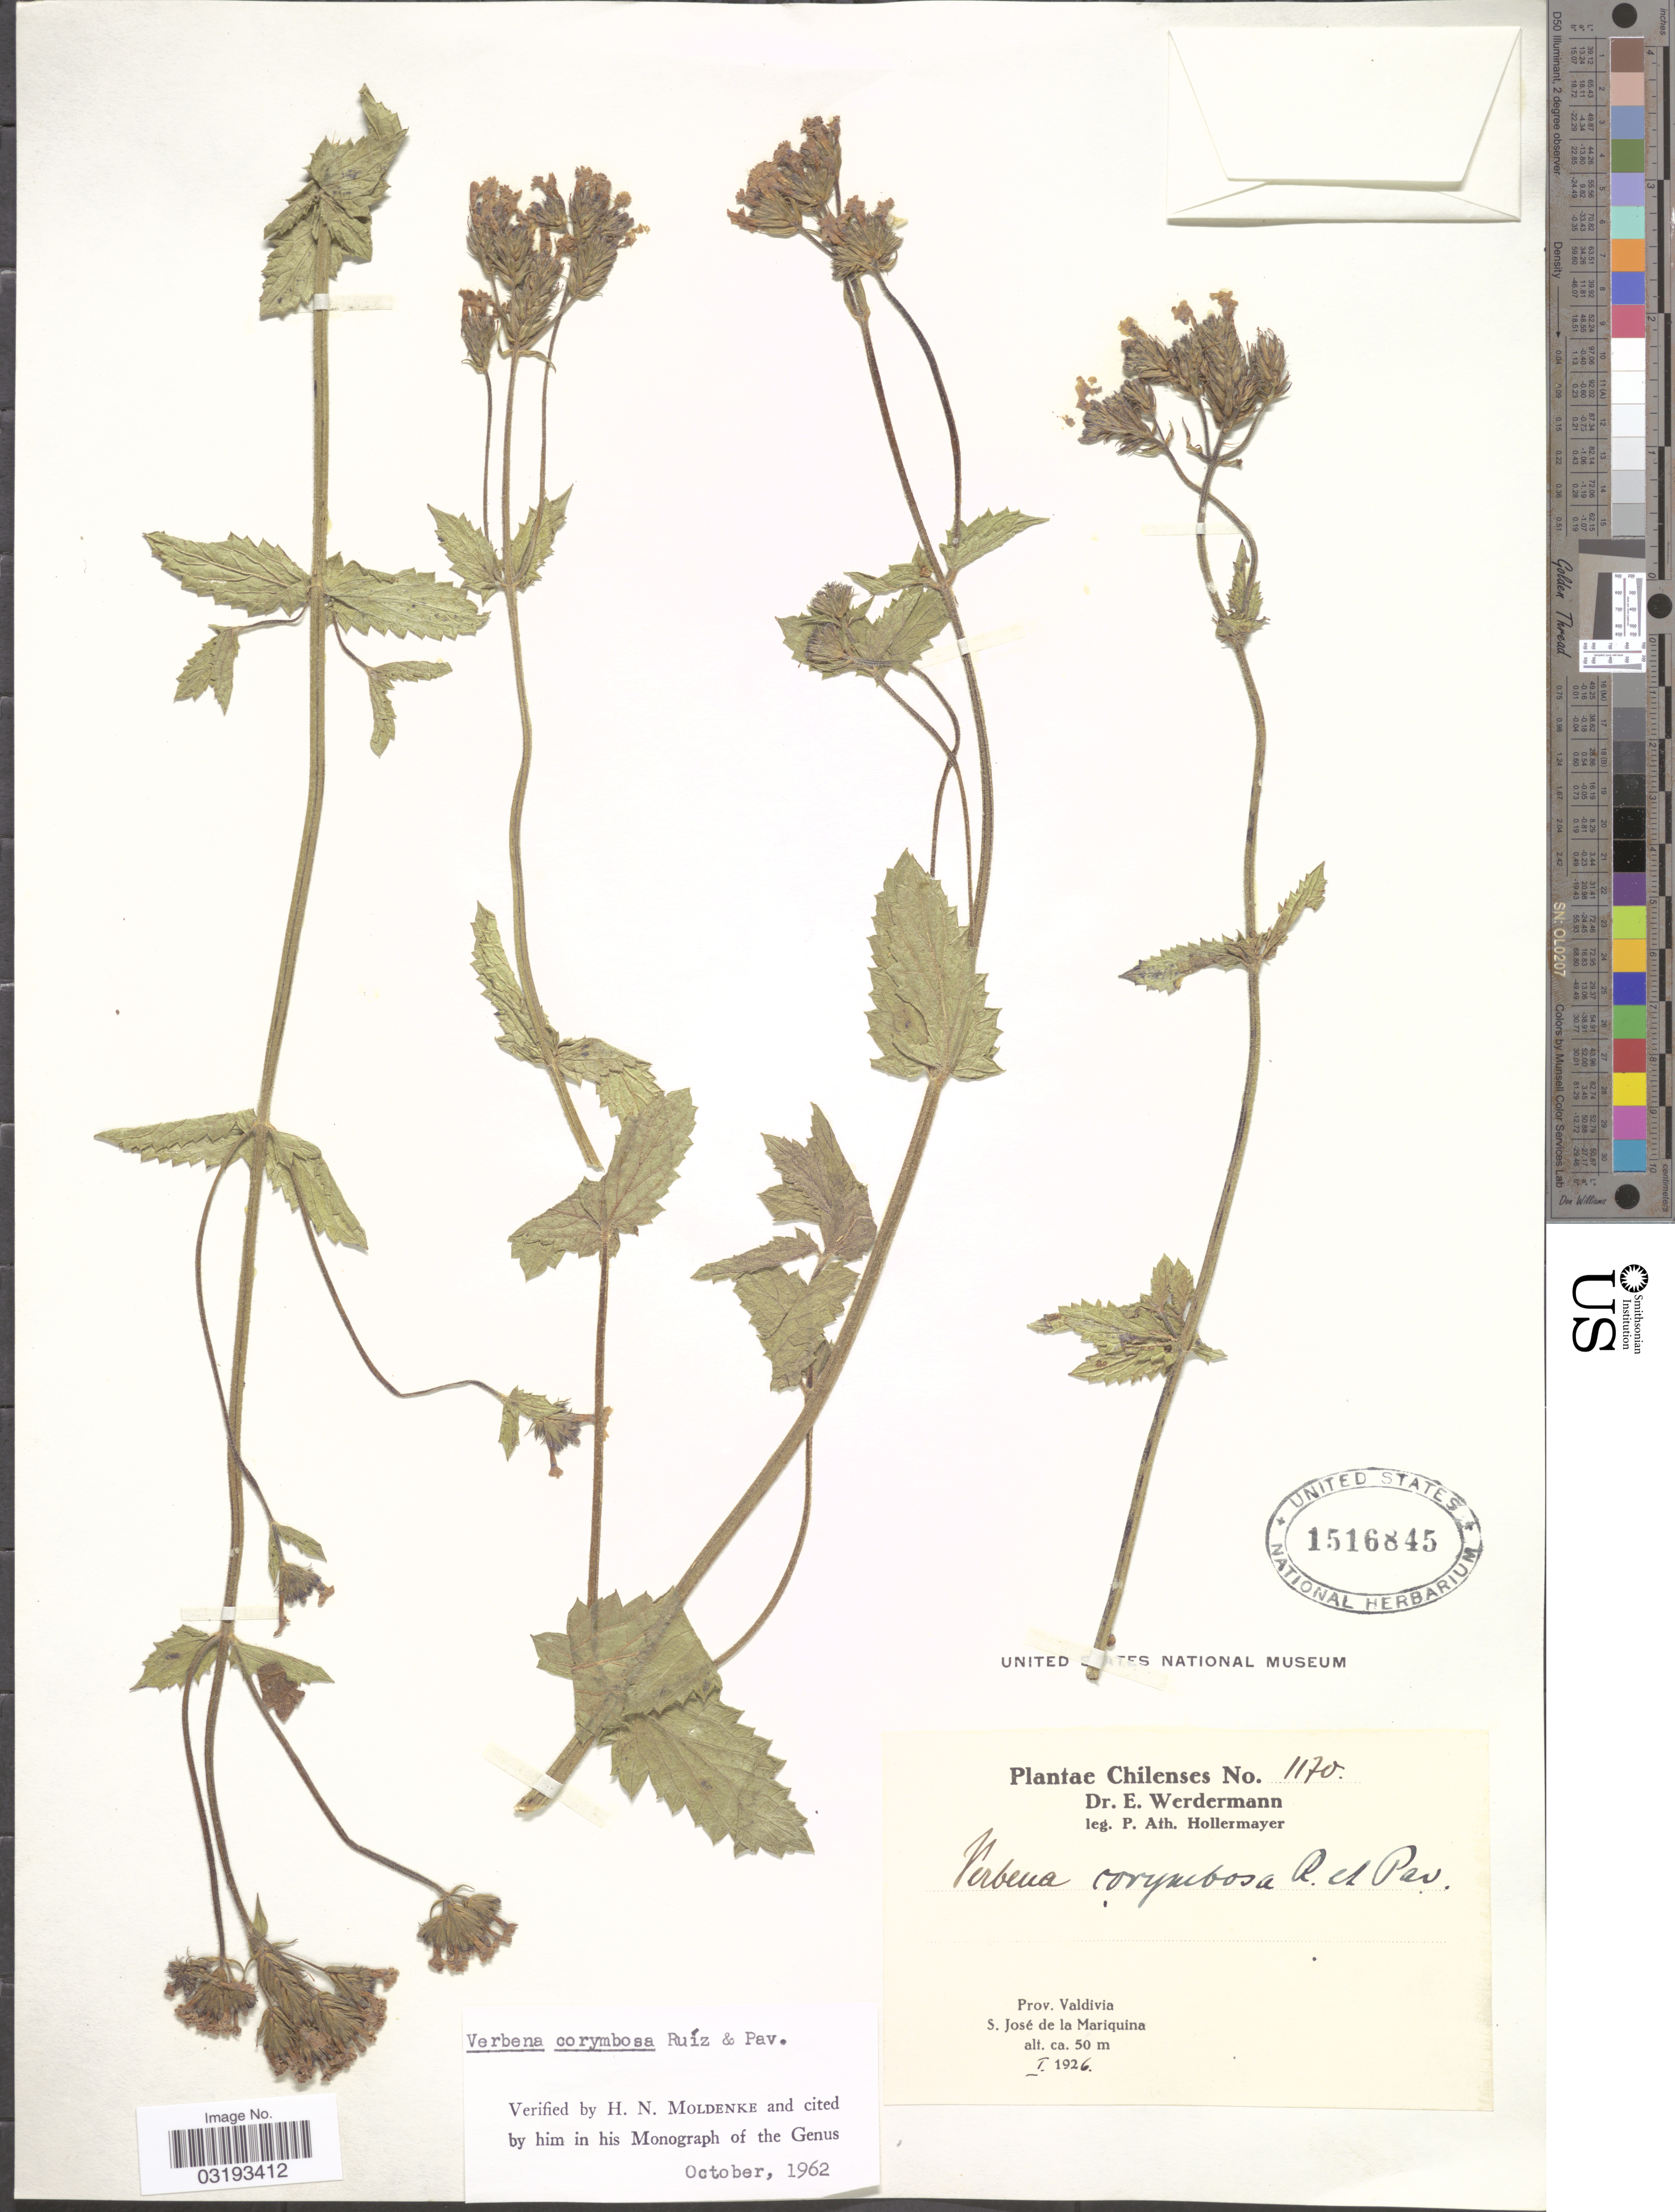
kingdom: Plantae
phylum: Tracheophyta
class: Magnoliopsida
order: Lamiales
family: Verbenaceae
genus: Verbena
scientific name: Verbena corymbosa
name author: Ruiz & Pav.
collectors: E. Werdermann & P. Hollermayer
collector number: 1170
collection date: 1926-01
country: Chile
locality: Prov. Valdivia. S. José de la Mariquina.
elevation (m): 50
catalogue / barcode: US 1516845